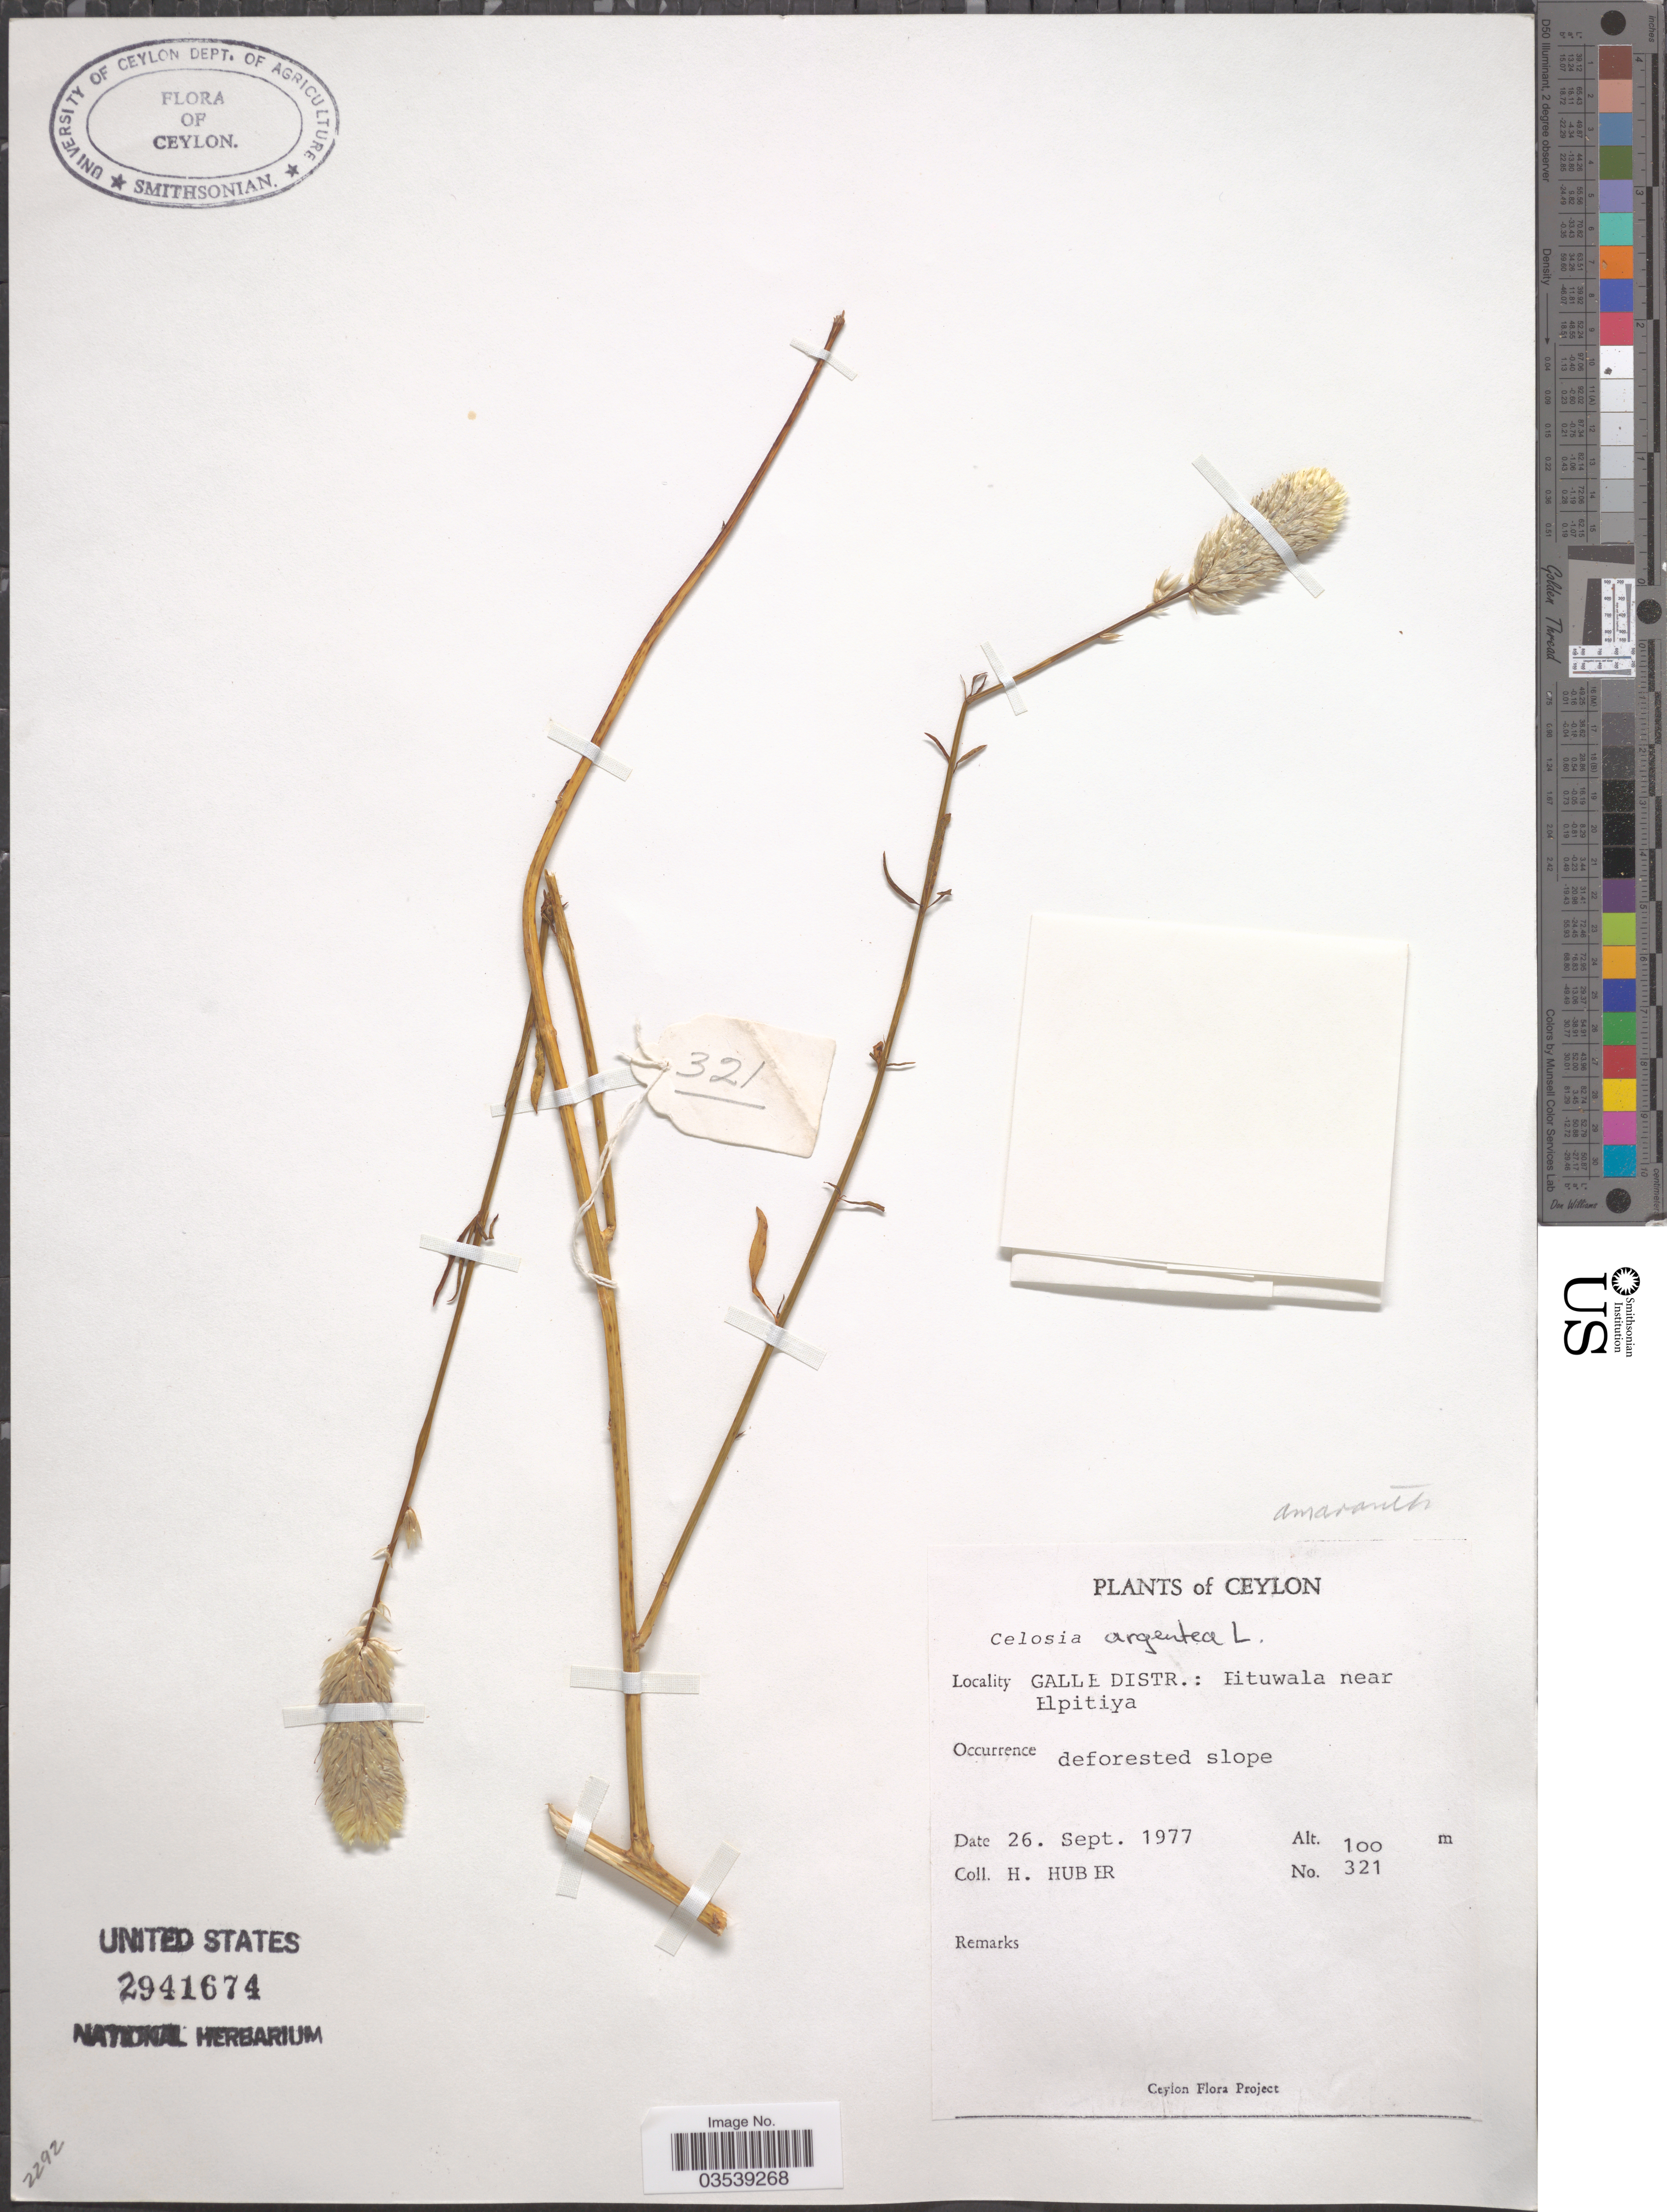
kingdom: Plantae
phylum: Tracheophyta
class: Magnoliopsida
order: Caryophyllales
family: Amaranthaceae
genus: Celosia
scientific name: Celosia argentea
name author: L.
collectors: H. Huber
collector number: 321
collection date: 1977-09-26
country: Sri Lanka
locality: Ceylon. Galle Distr.: Pituwala near Elpitiya.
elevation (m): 100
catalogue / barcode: US 2941674